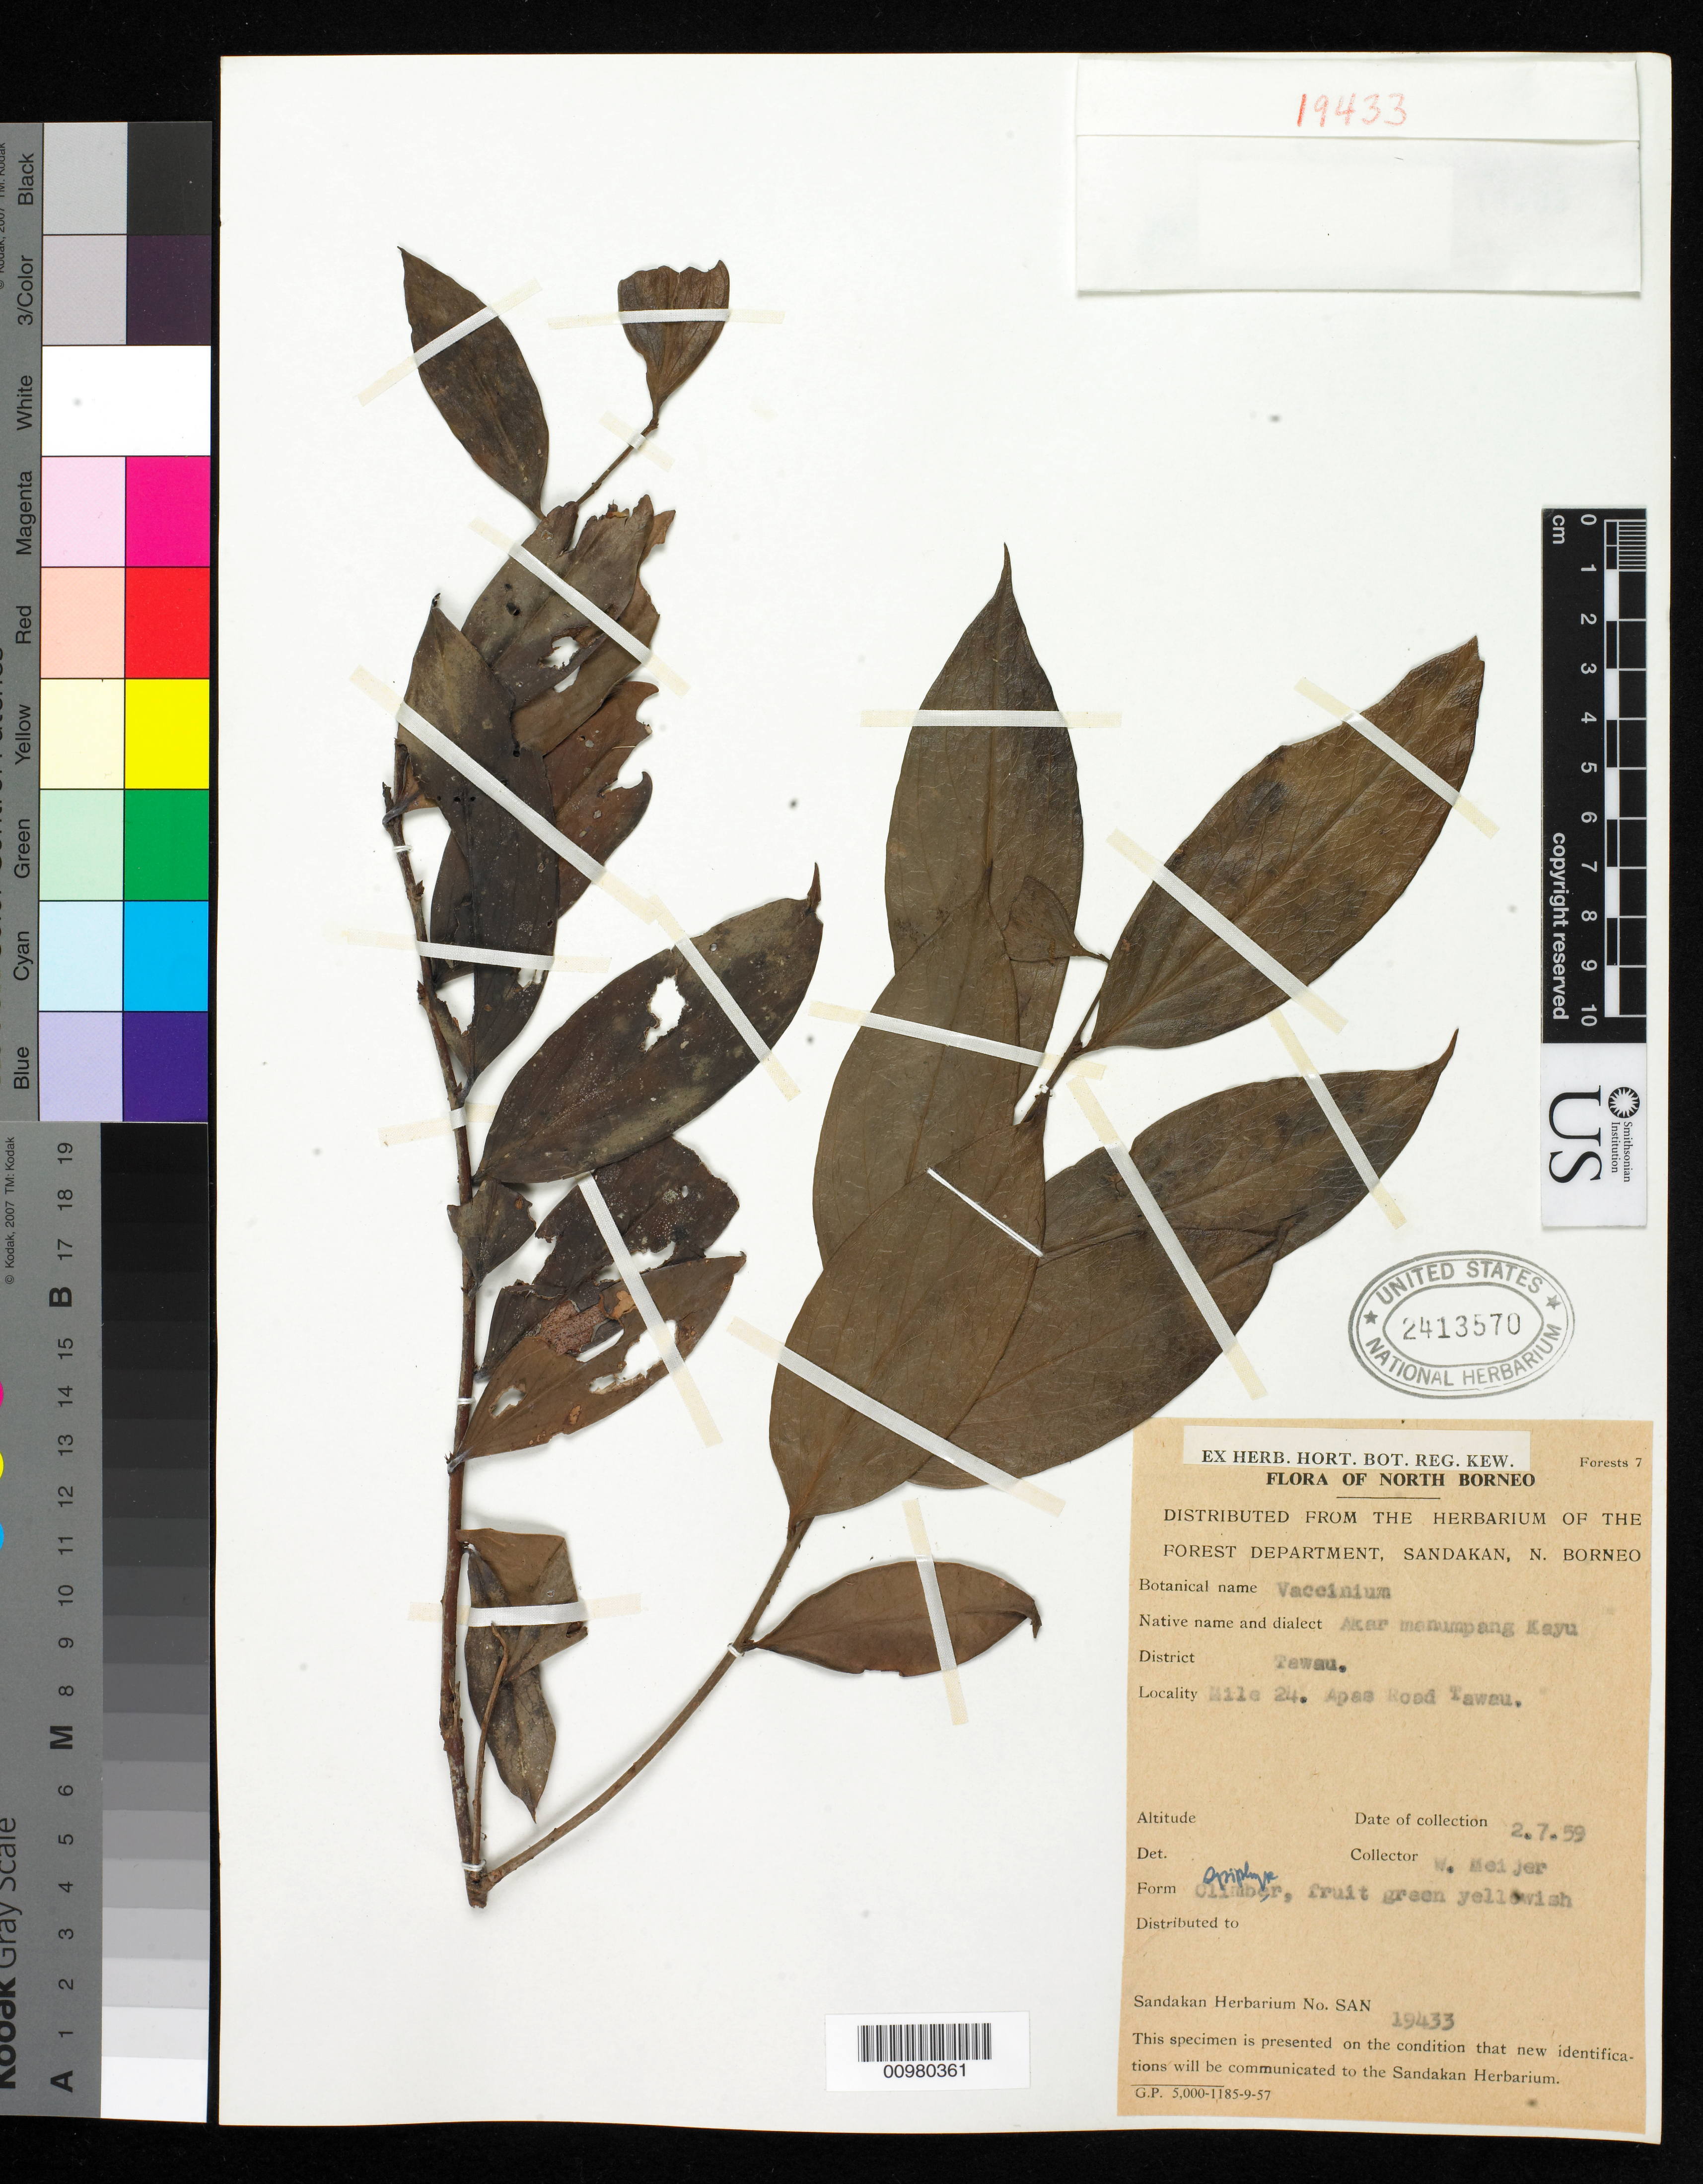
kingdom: Plantae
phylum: Tracheophyta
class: Magnoliopsida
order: Ericales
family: Ericaceae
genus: Vaccinium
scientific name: Vaccinium sp.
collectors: W. Meijer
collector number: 19433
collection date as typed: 02 Jul 1959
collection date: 1959-07-02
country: Indonesia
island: Borneo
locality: Mile 24, Apas Road Tawau. Tawau district.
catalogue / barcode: US 2413570